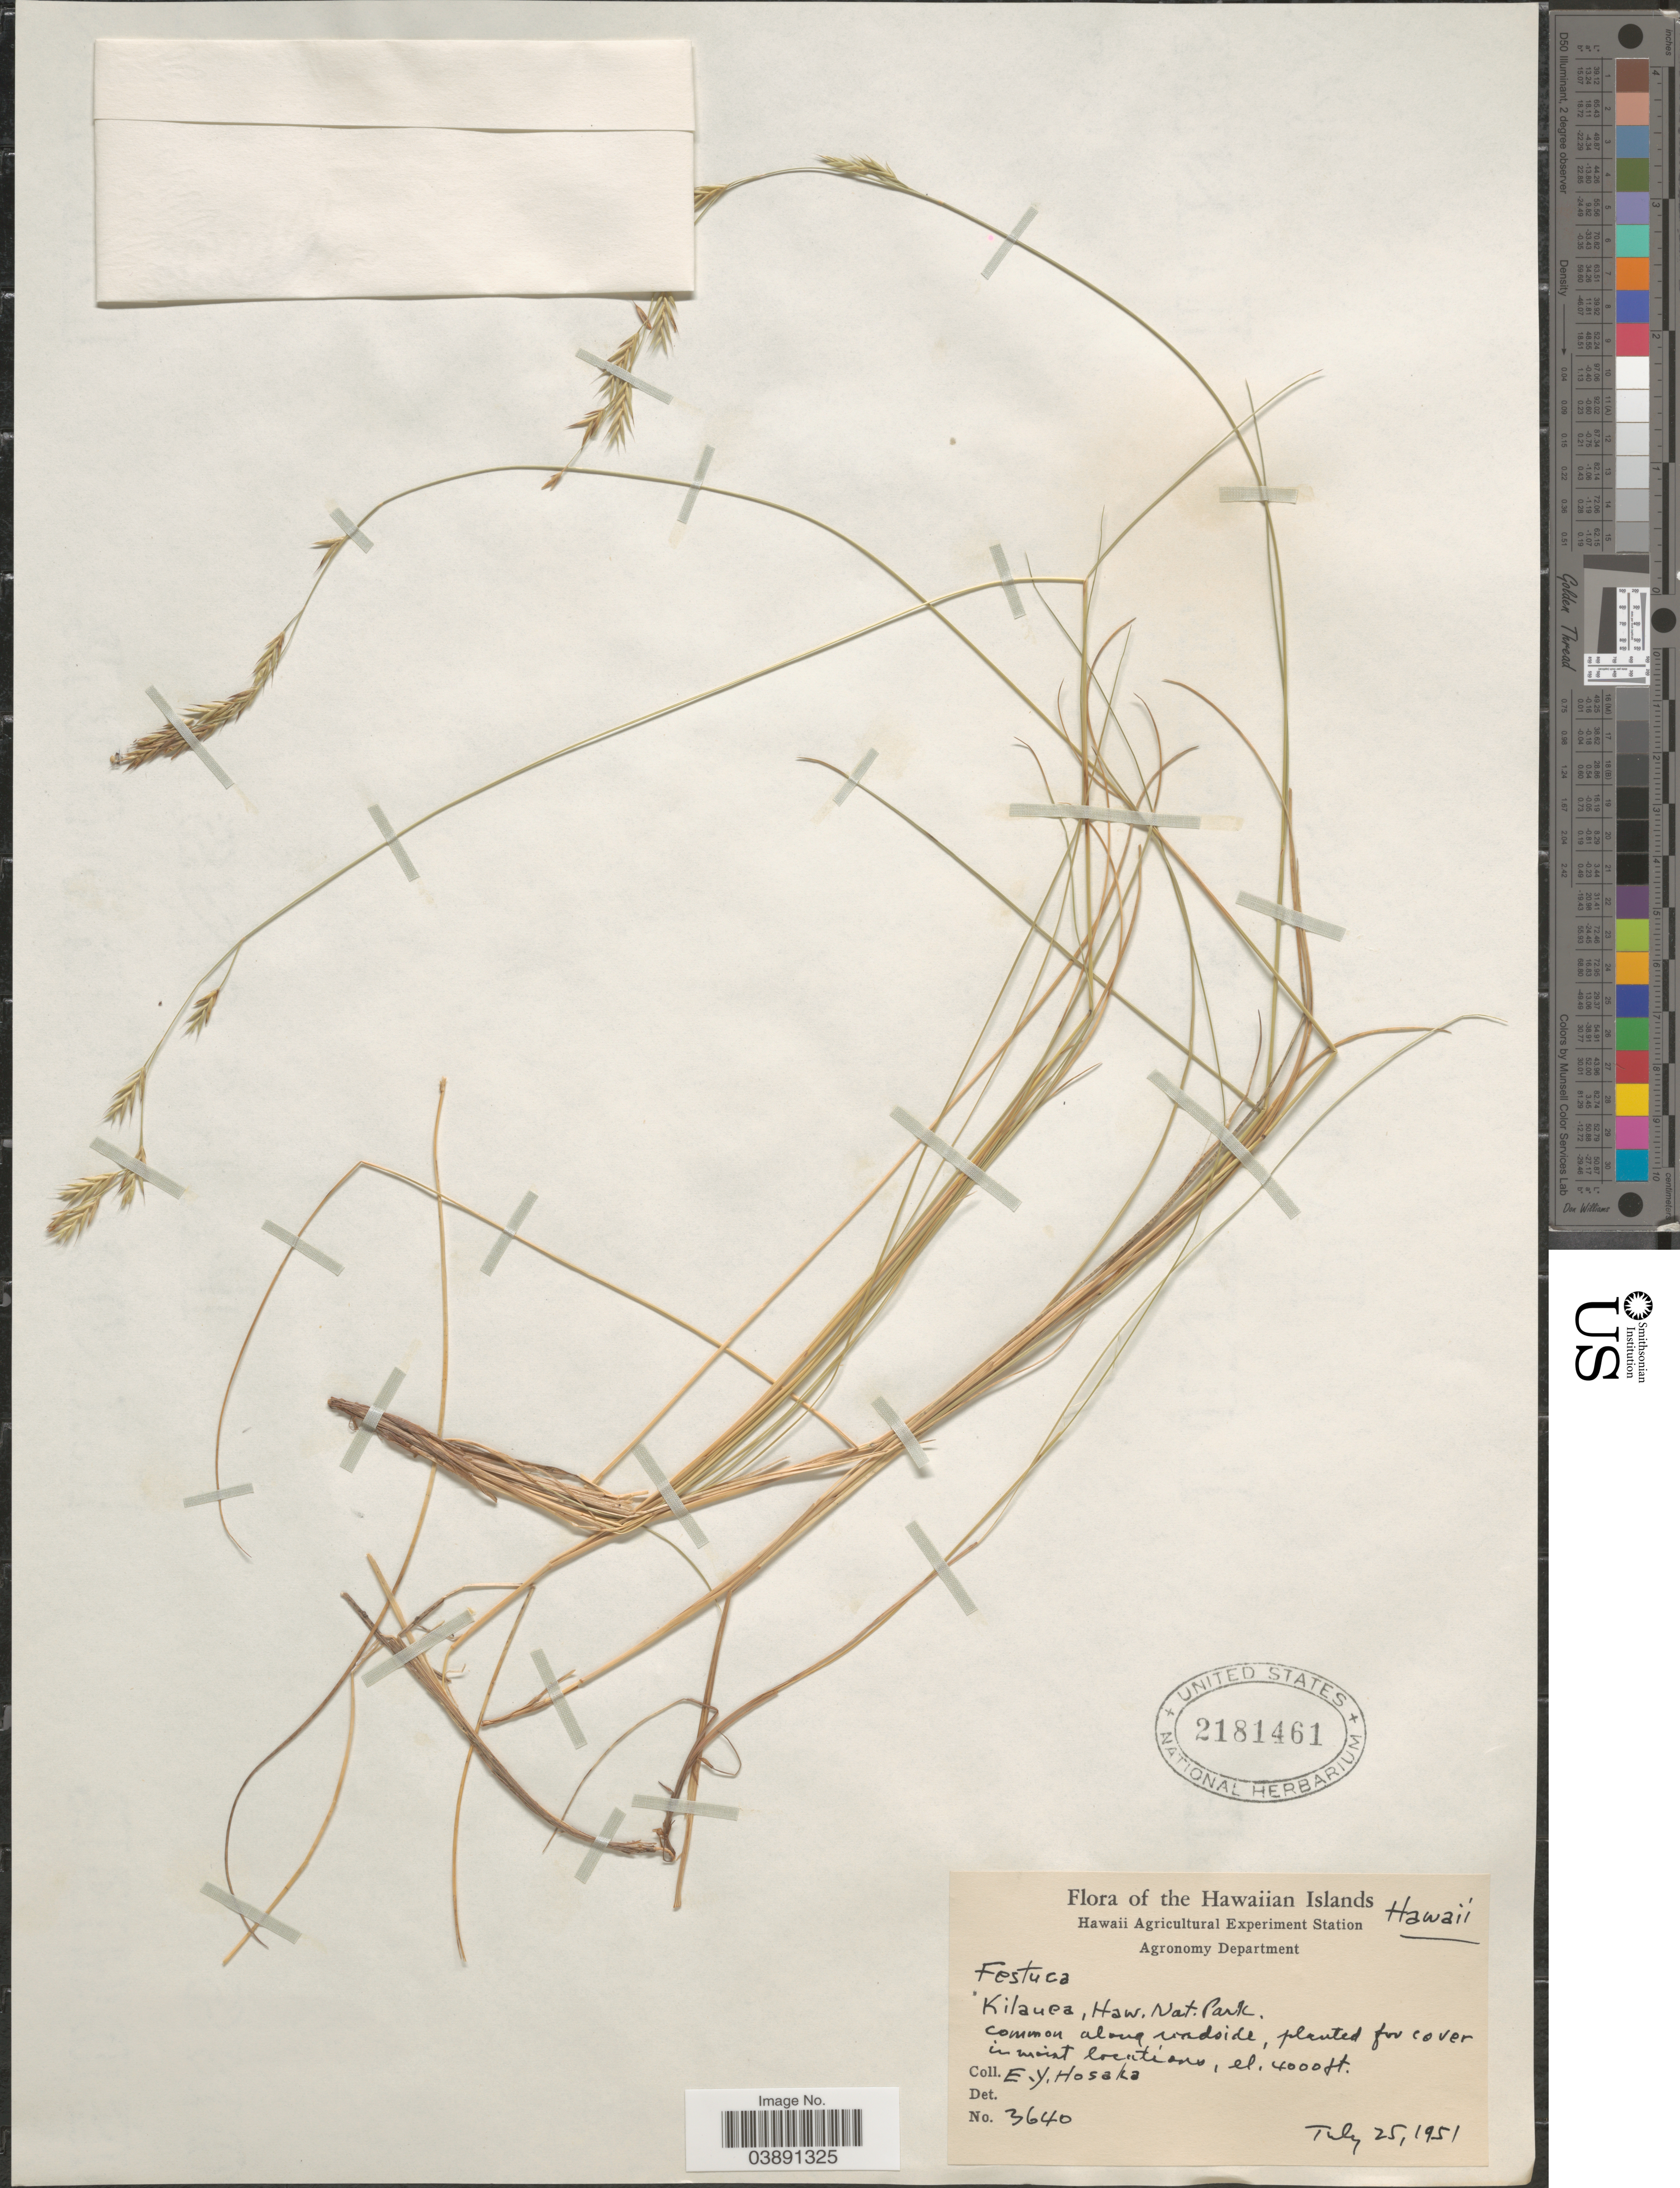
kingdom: Plantae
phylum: Tracheophyta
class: Liliopsida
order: Poales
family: Poaceae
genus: Festuca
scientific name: Festuca rubra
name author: L.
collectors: E. Y. Hosaka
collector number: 3640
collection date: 1951-07-25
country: United States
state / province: Hawaii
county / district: Hawaii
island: Hawaii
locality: The Hawaiian Islands. Kilauea, Haw. Nat. Park.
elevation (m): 1219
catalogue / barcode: US 2181461